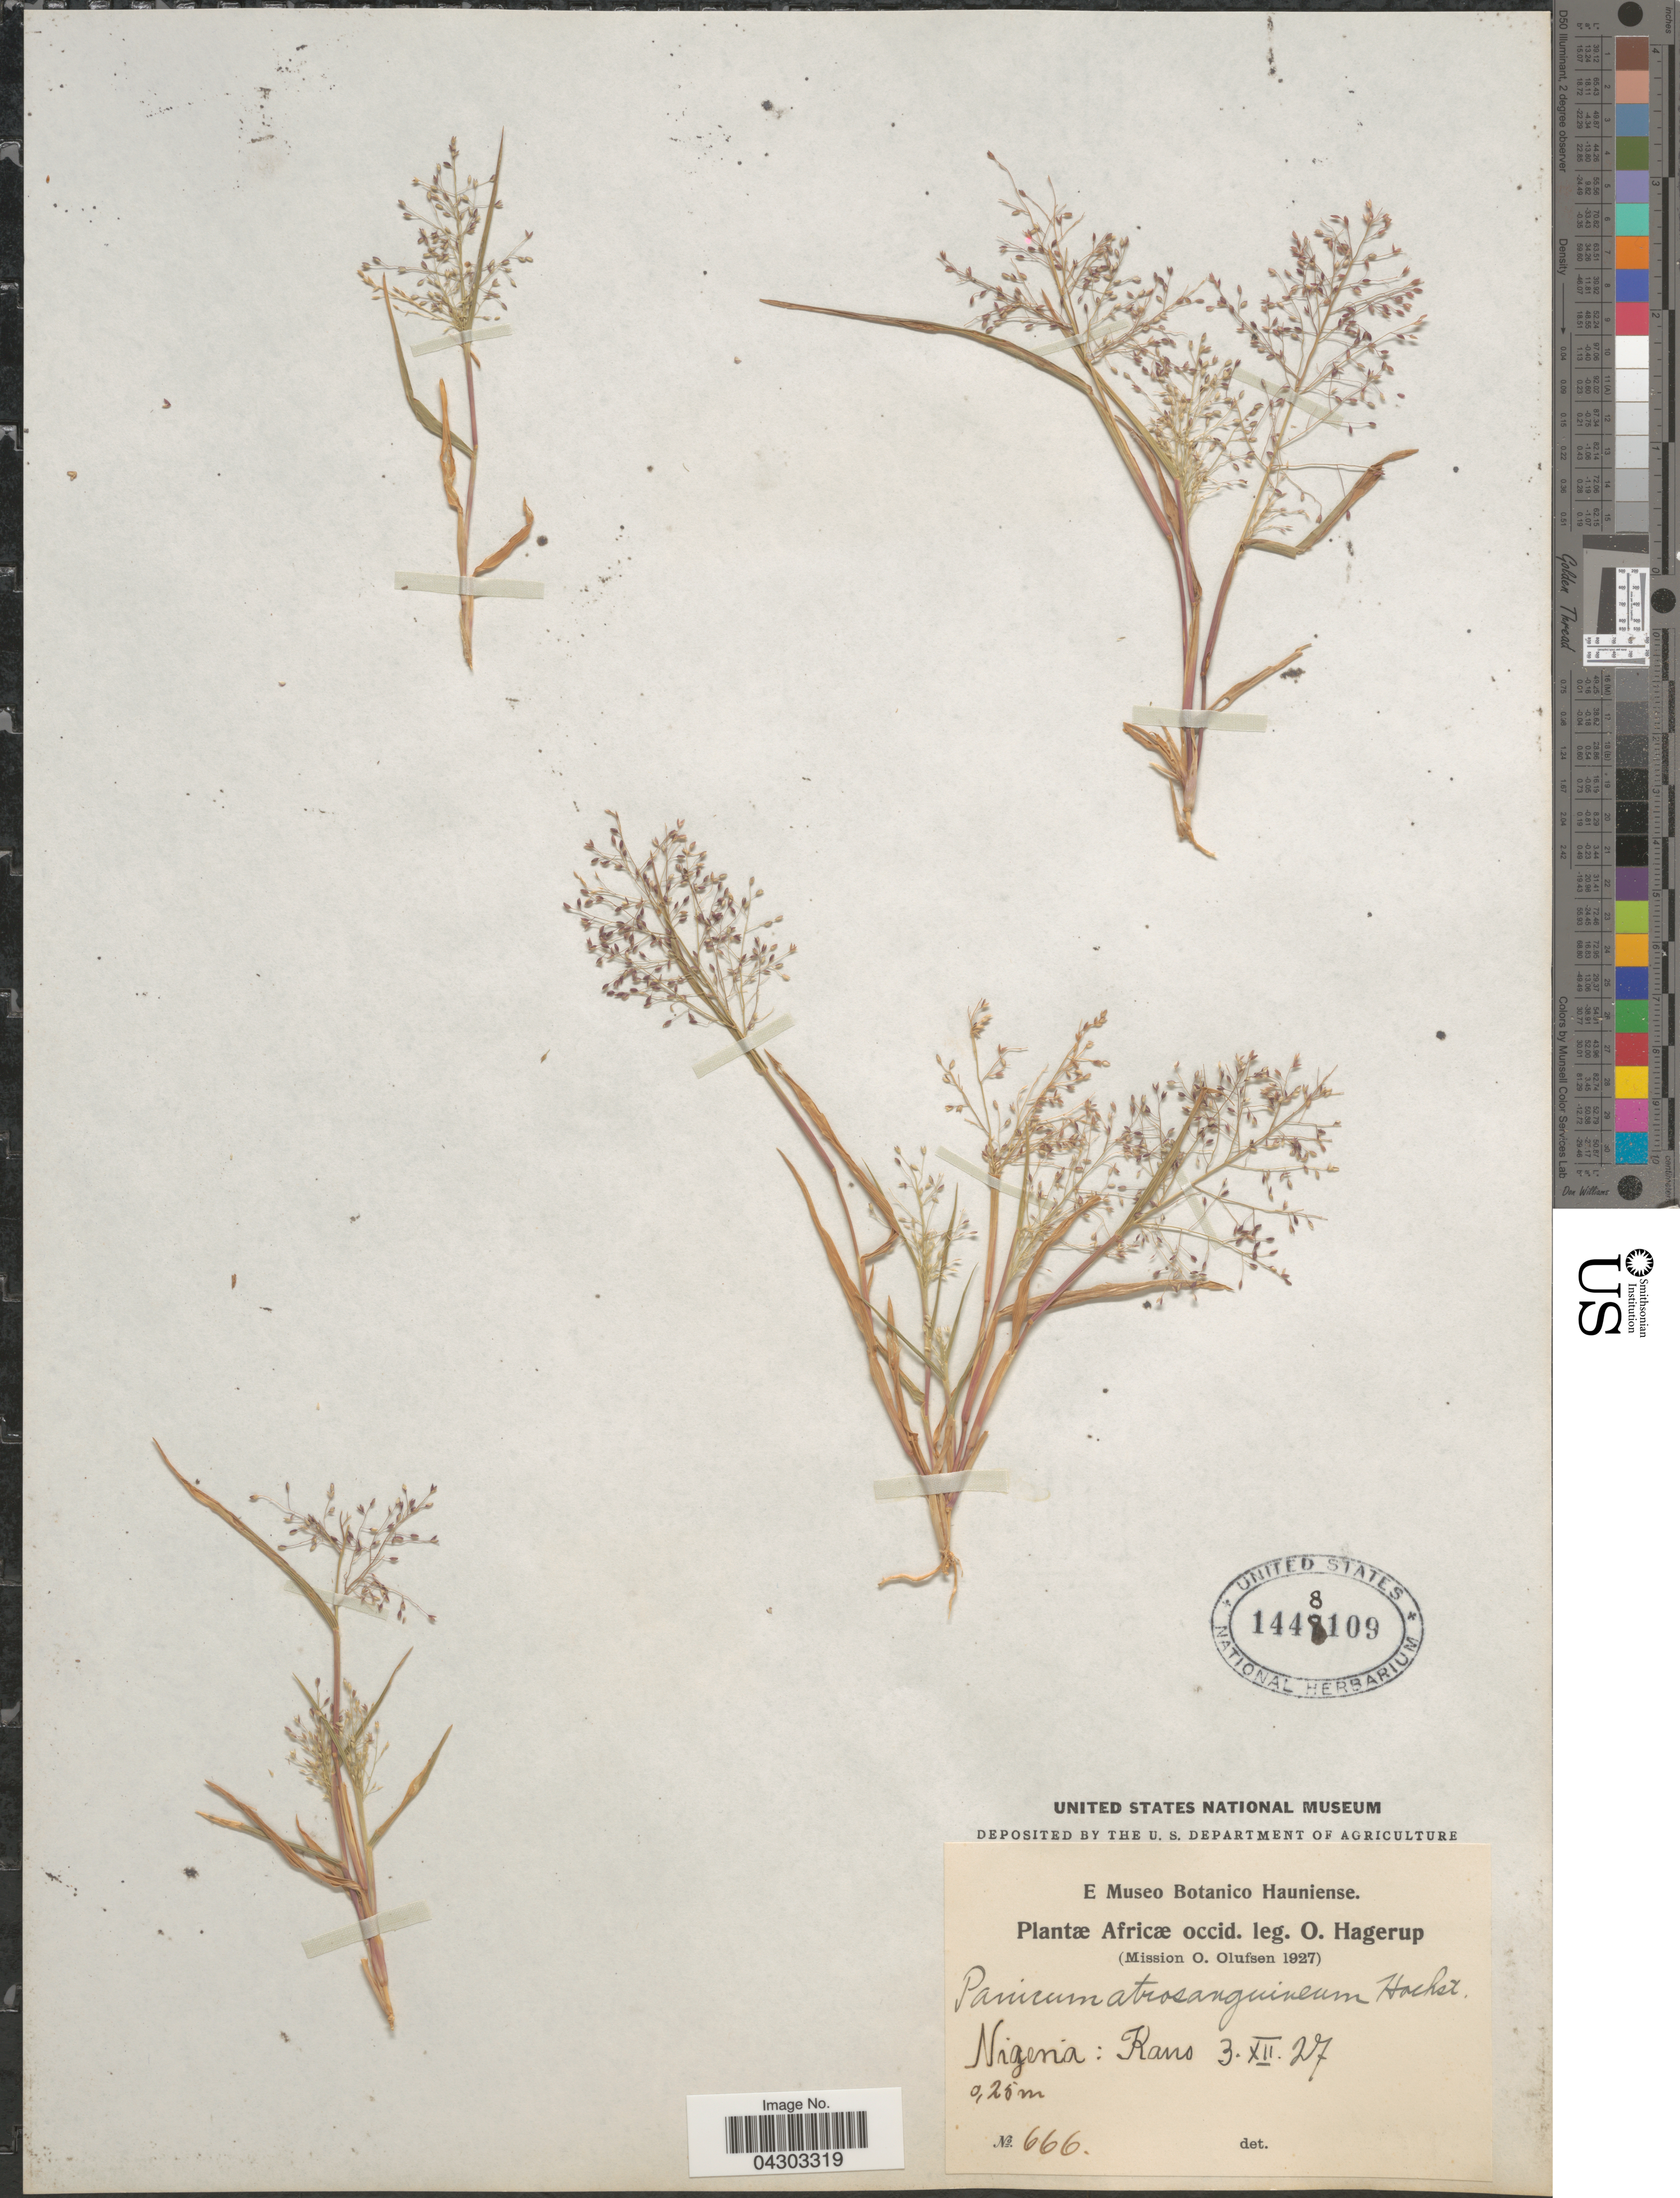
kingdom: Plantae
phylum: Tracheophyta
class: Liliopsida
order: Poales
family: Poaceae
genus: Panicum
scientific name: Panicum austroasiaticum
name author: Ohwi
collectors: O. Hagerup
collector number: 666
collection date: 1927-12-03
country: Nigeria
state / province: Kano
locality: Africæ occid.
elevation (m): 0.25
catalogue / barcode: US 1448109